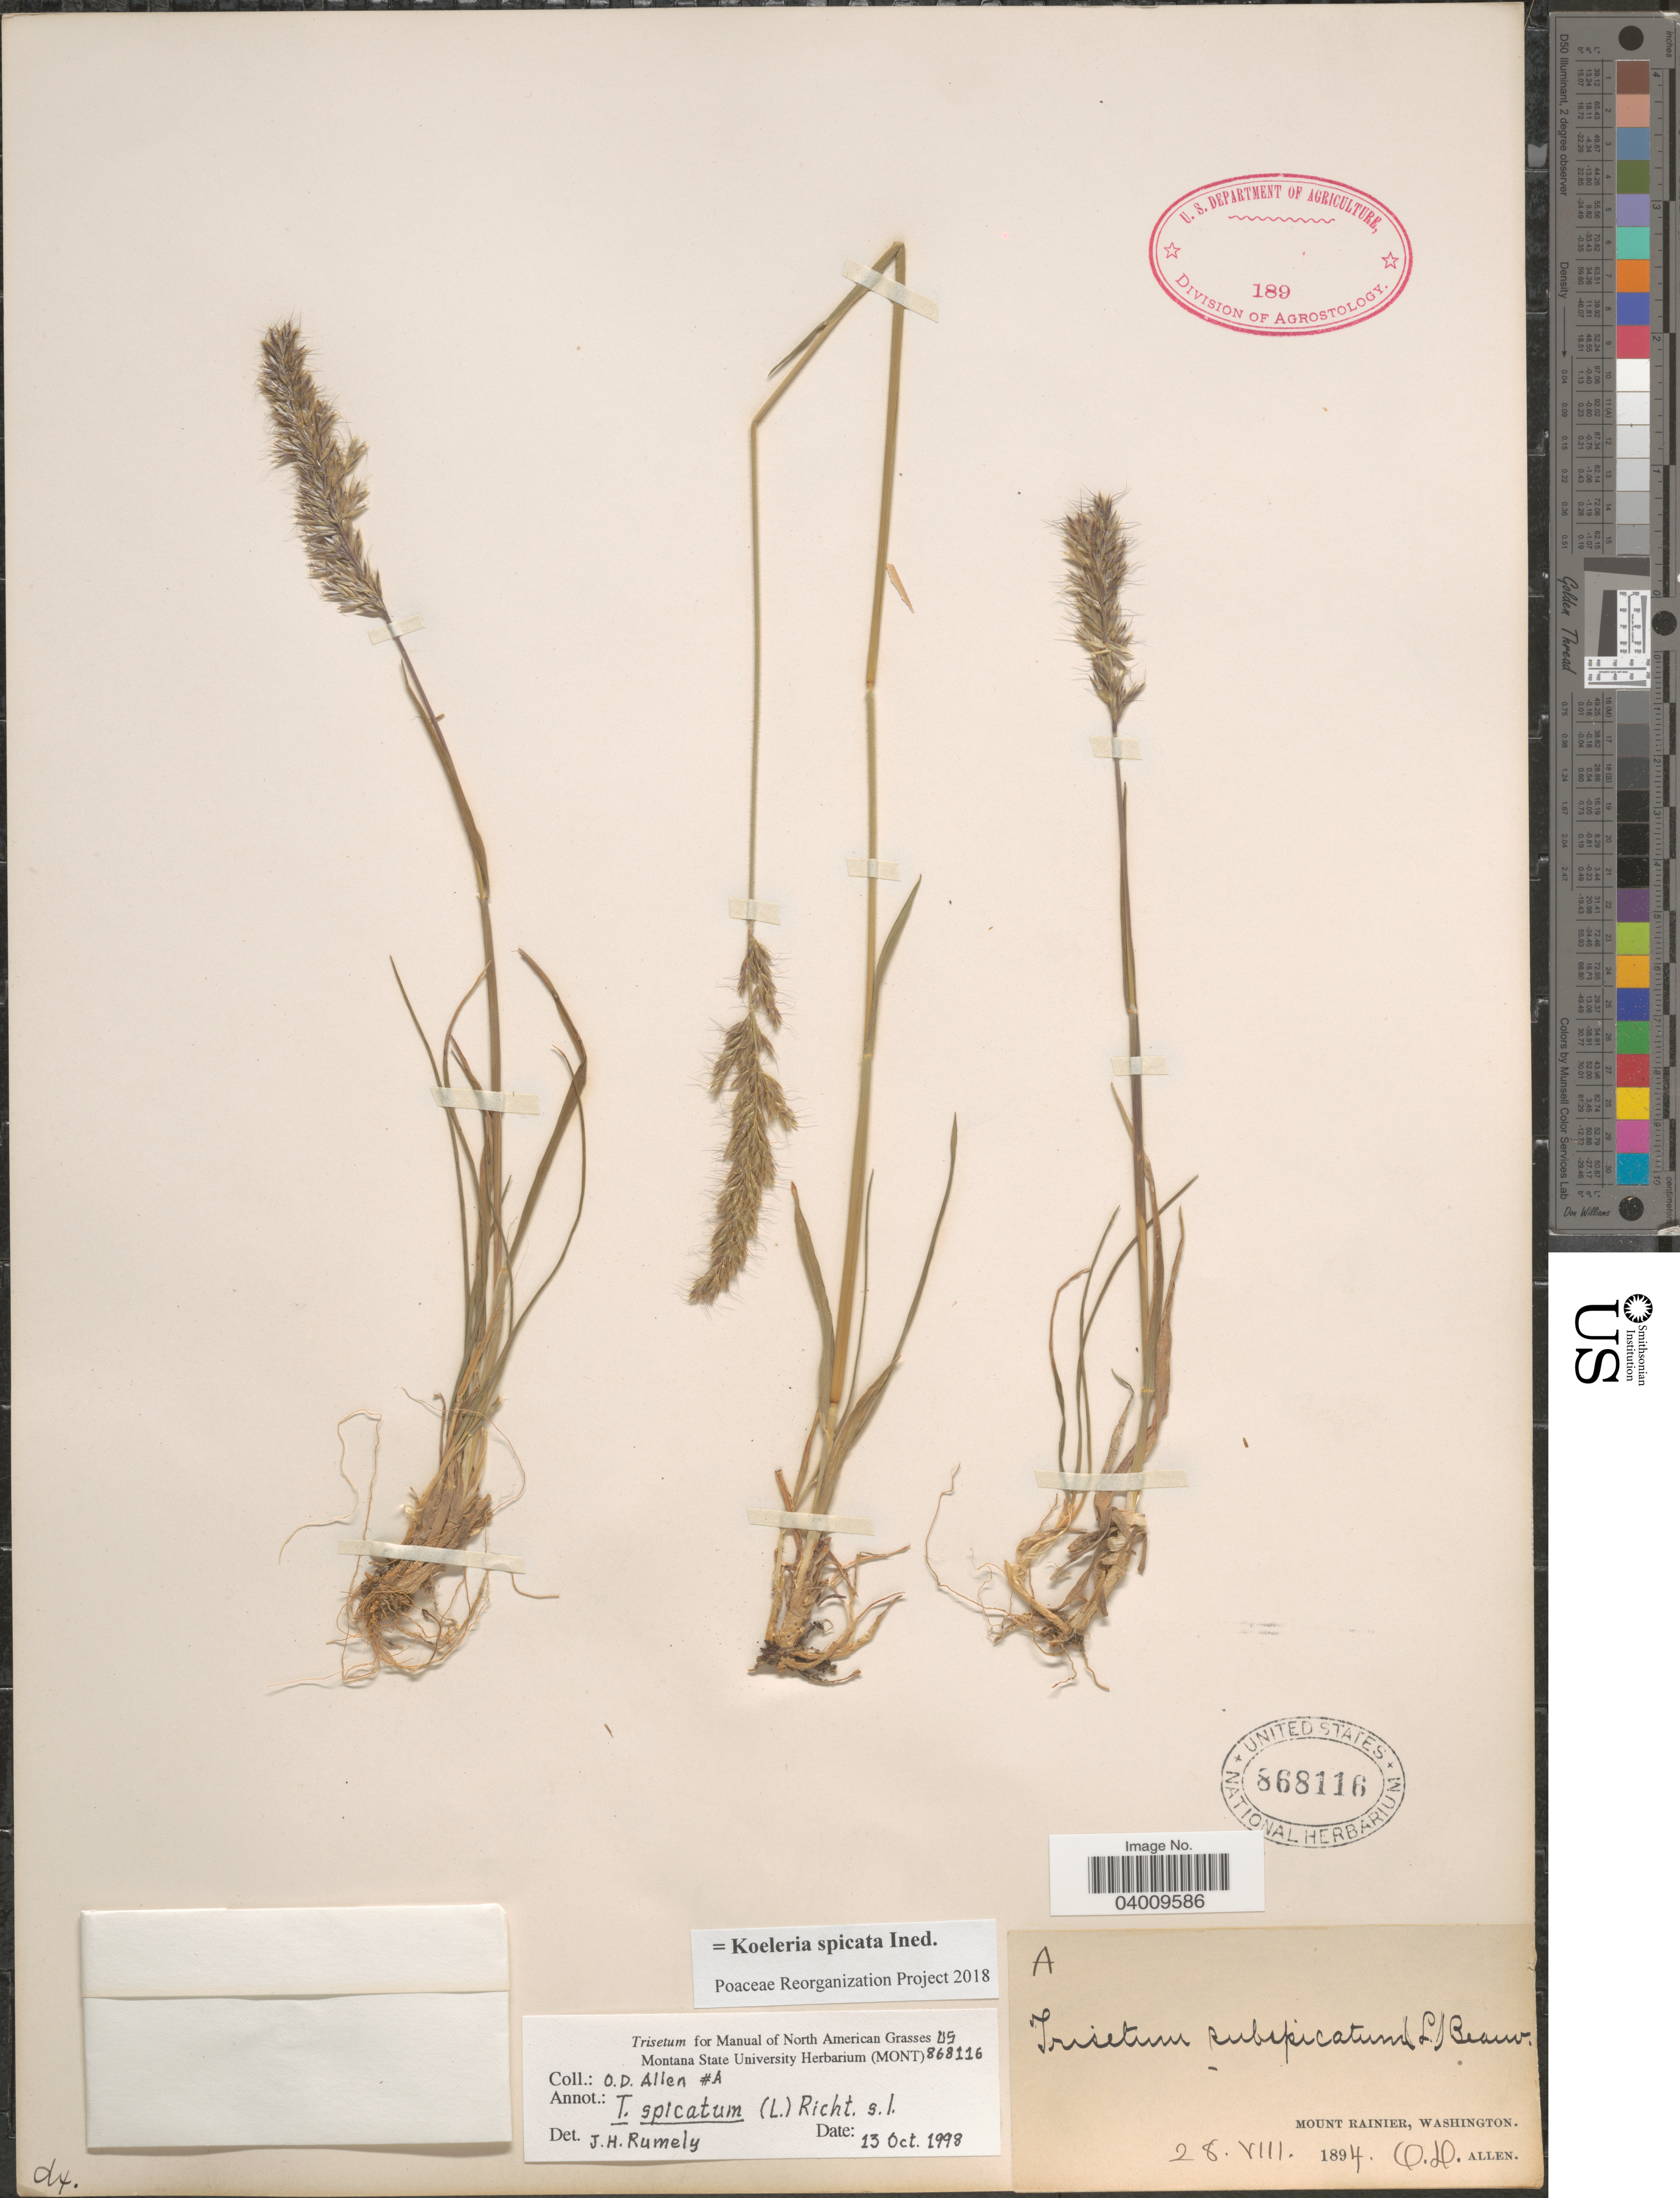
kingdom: Plantae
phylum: Tracheophyta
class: Liliopsida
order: Poales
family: Poaceae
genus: Koeleria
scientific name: Koeleria spicata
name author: (L.) Barberá et al.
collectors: O. D. Allen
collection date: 1894-08-28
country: United States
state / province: Washington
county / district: Pierce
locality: Mount Rainier.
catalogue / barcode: US 868116